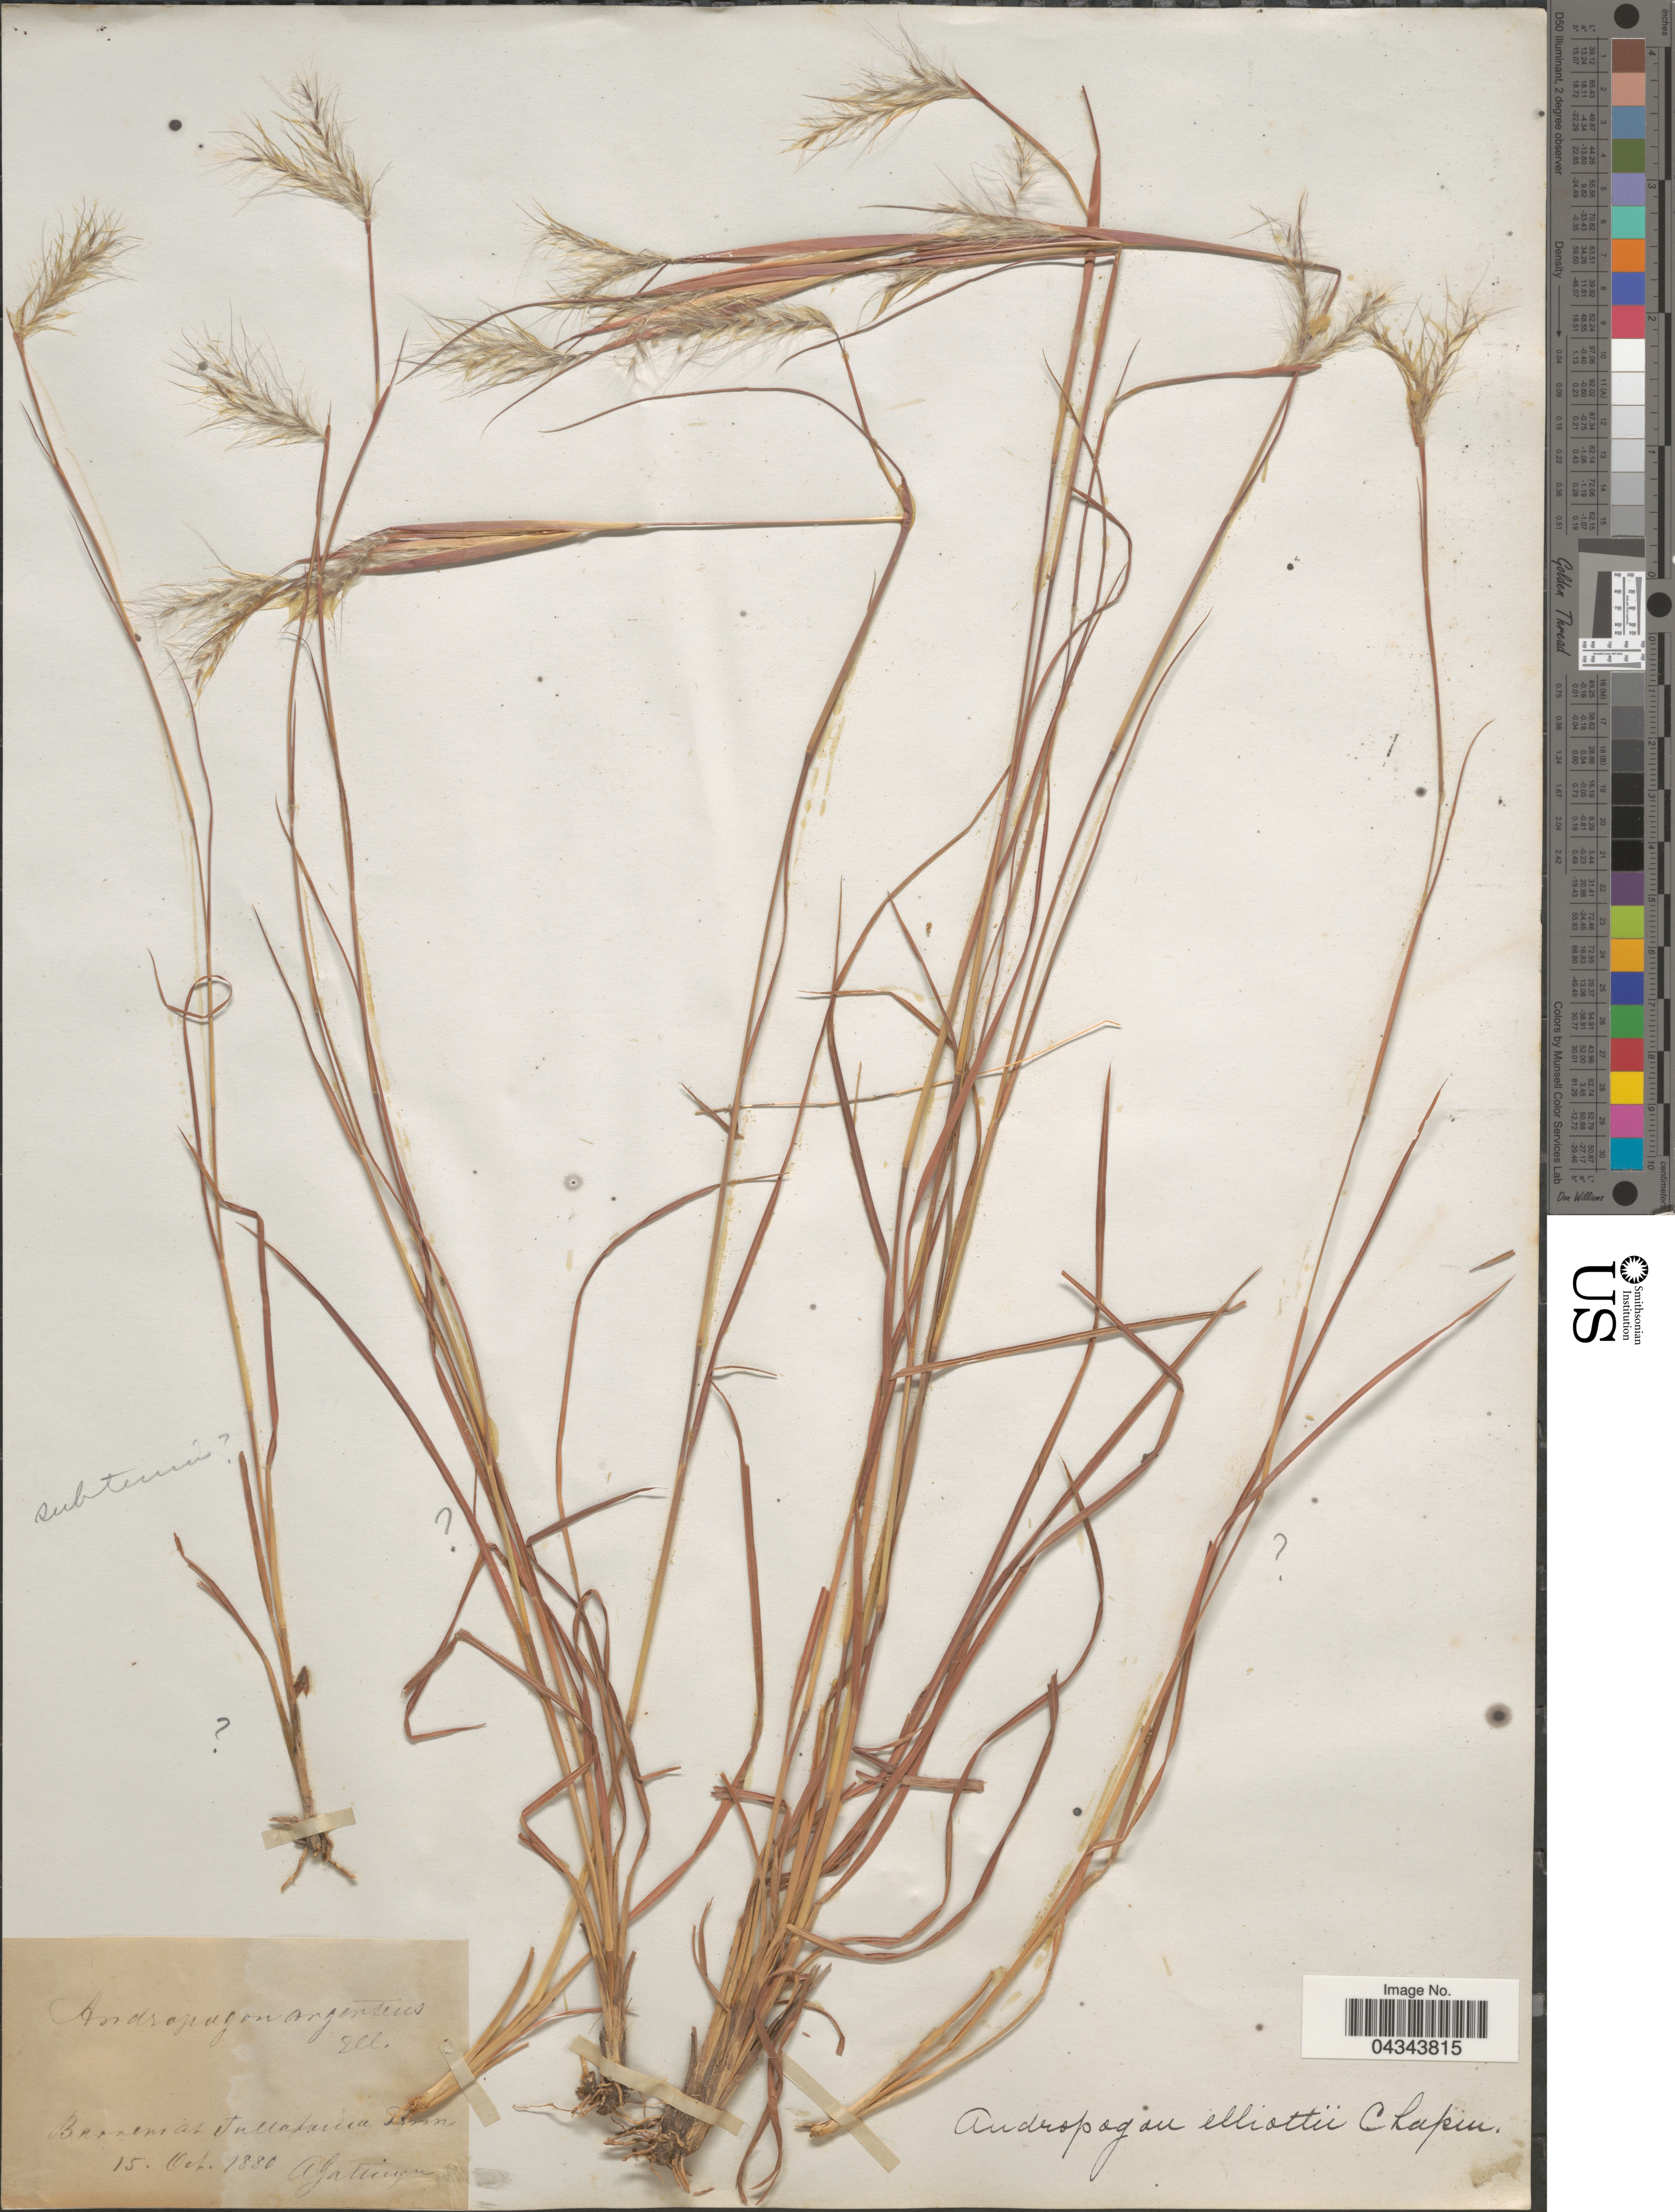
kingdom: Plantae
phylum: Tracheophyta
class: Liliopsida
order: Poales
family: Poaceae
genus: Andropogon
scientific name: Andropogon ternarius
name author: Michx.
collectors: A. Gattinger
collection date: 1880-10-15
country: United States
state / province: Tennessee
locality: At Tullahoma.